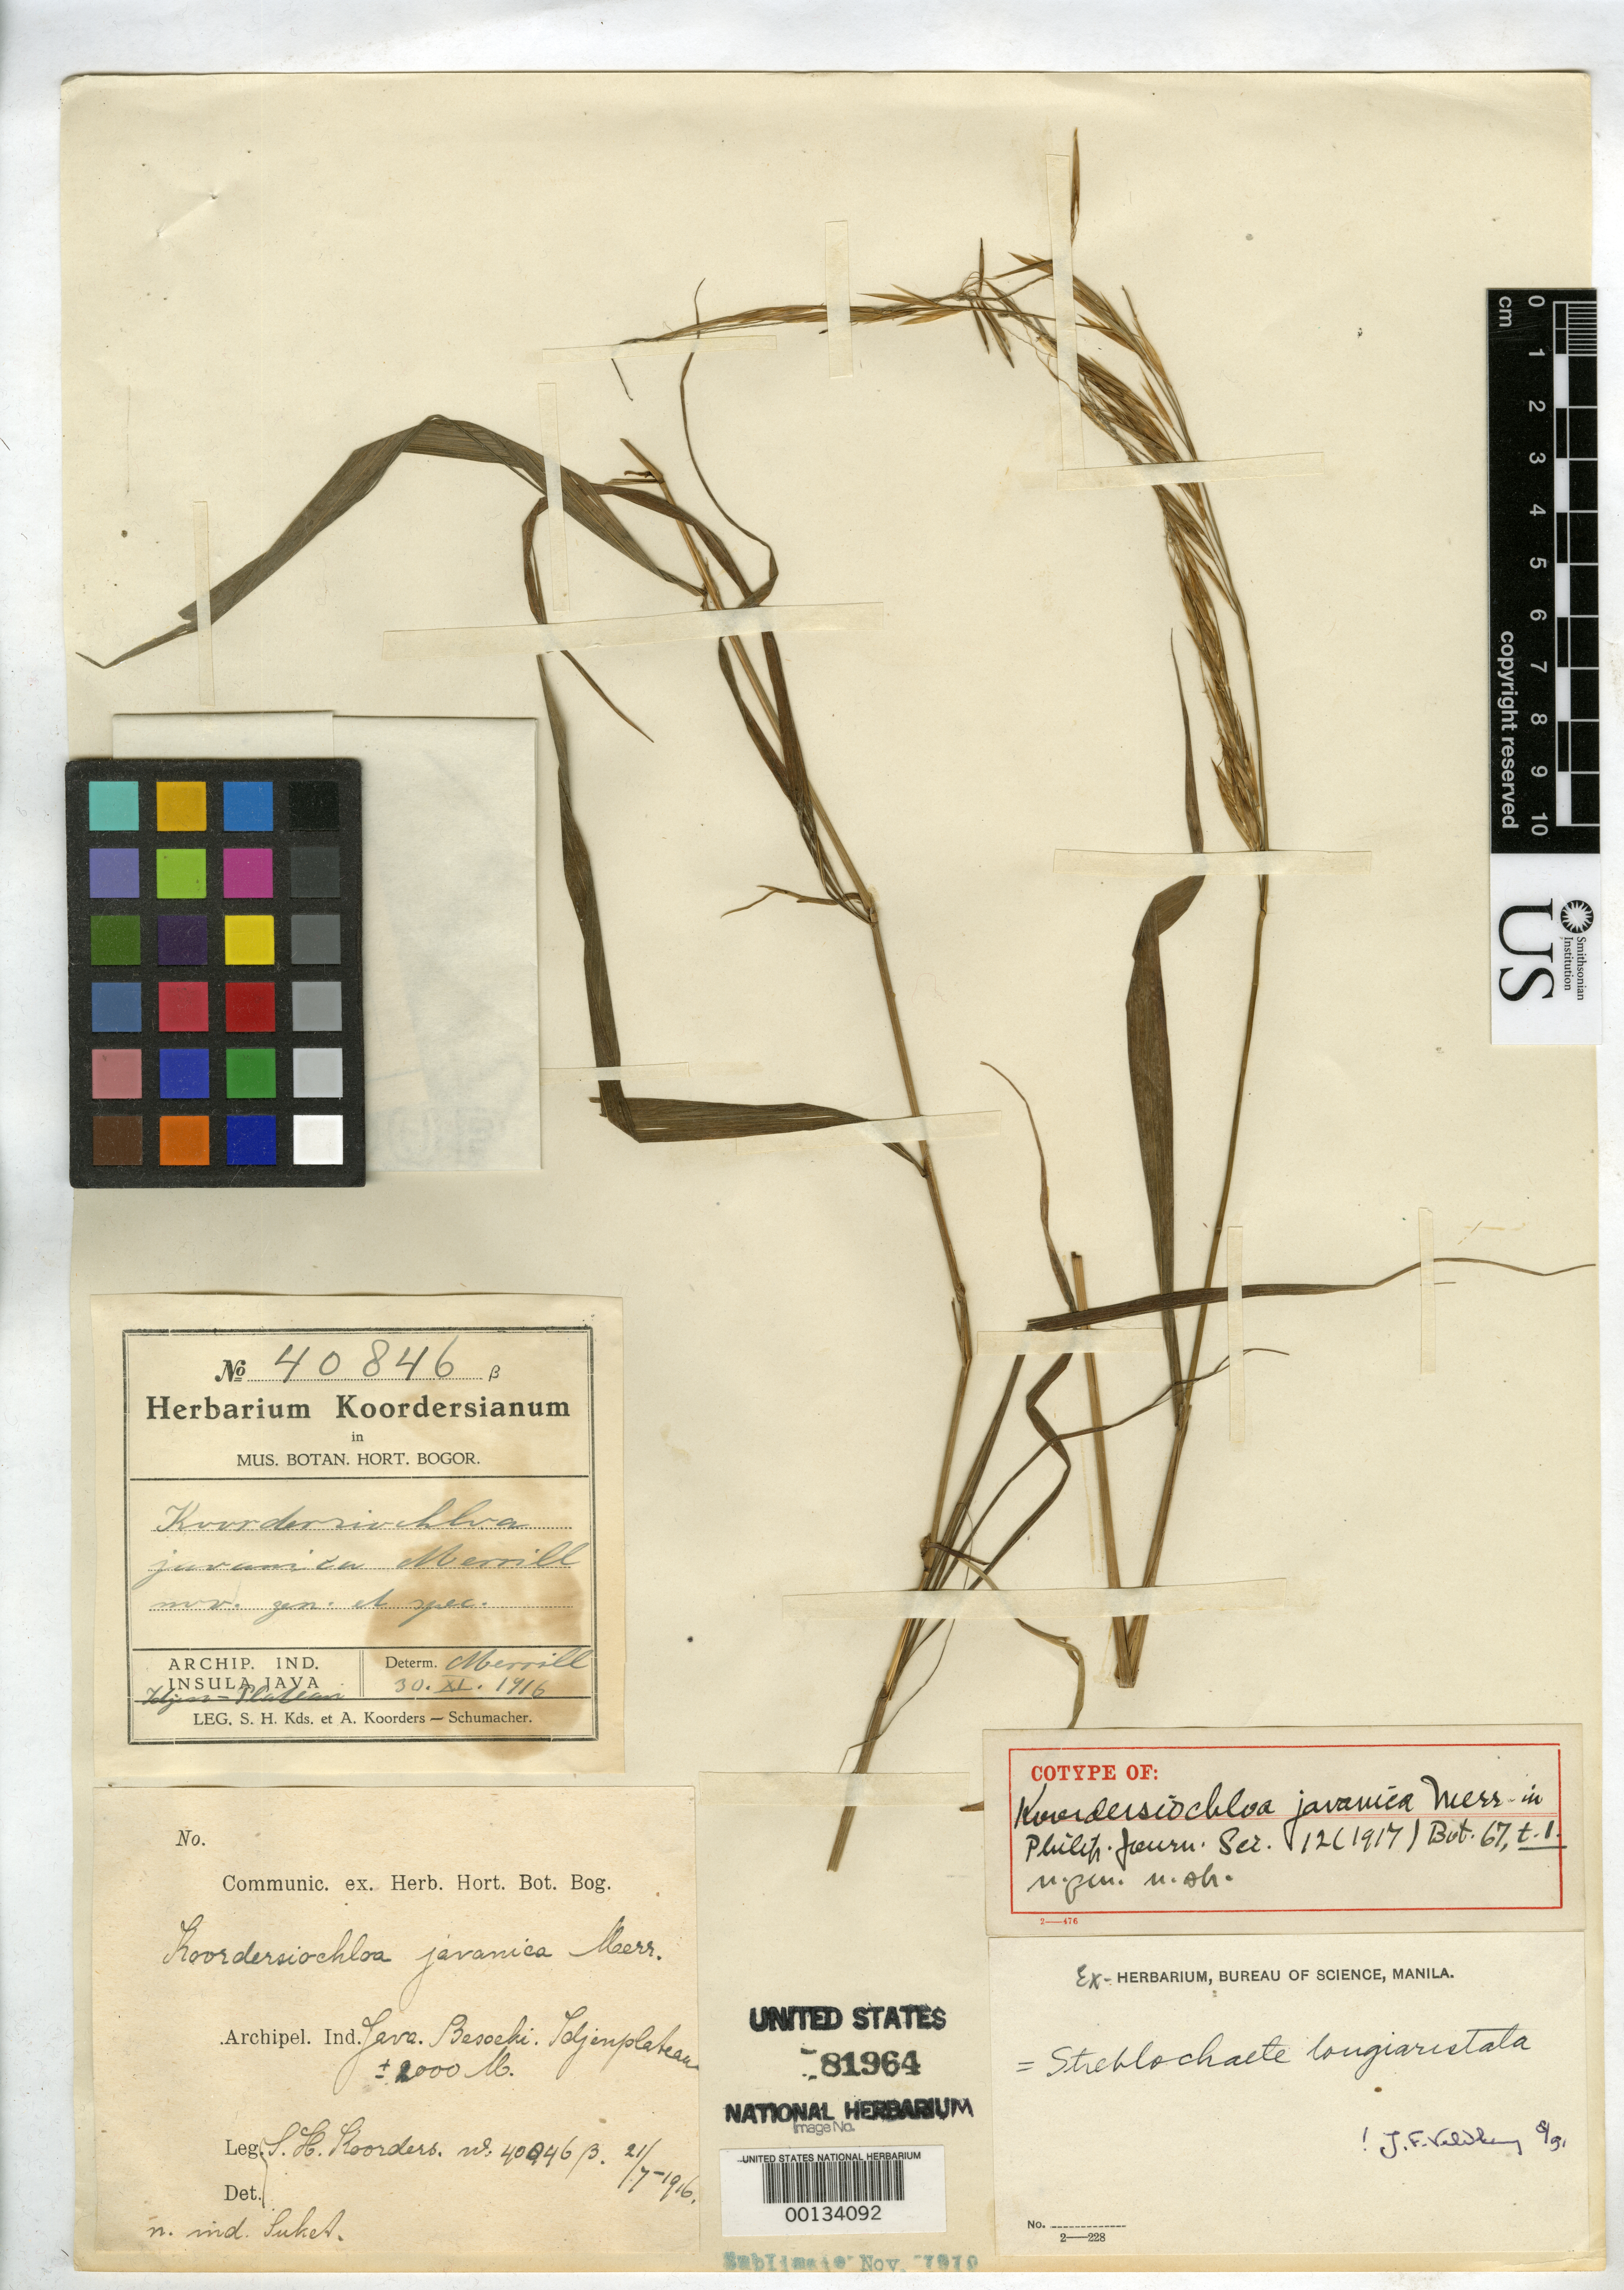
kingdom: Plantae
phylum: Tracheophyta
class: Liliopsida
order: Poales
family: Poaceae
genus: Koordersiochloa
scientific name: Koordersiochloa javanica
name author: Merr.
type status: Isotype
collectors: S. H. Koorders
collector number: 40846 ß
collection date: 1916-07-21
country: Indonesia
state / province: Besoeki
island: Java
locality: Archip. Ind. Java. Besoeki. Idjen-Plateau.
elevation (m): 2000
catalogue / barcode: US 81964